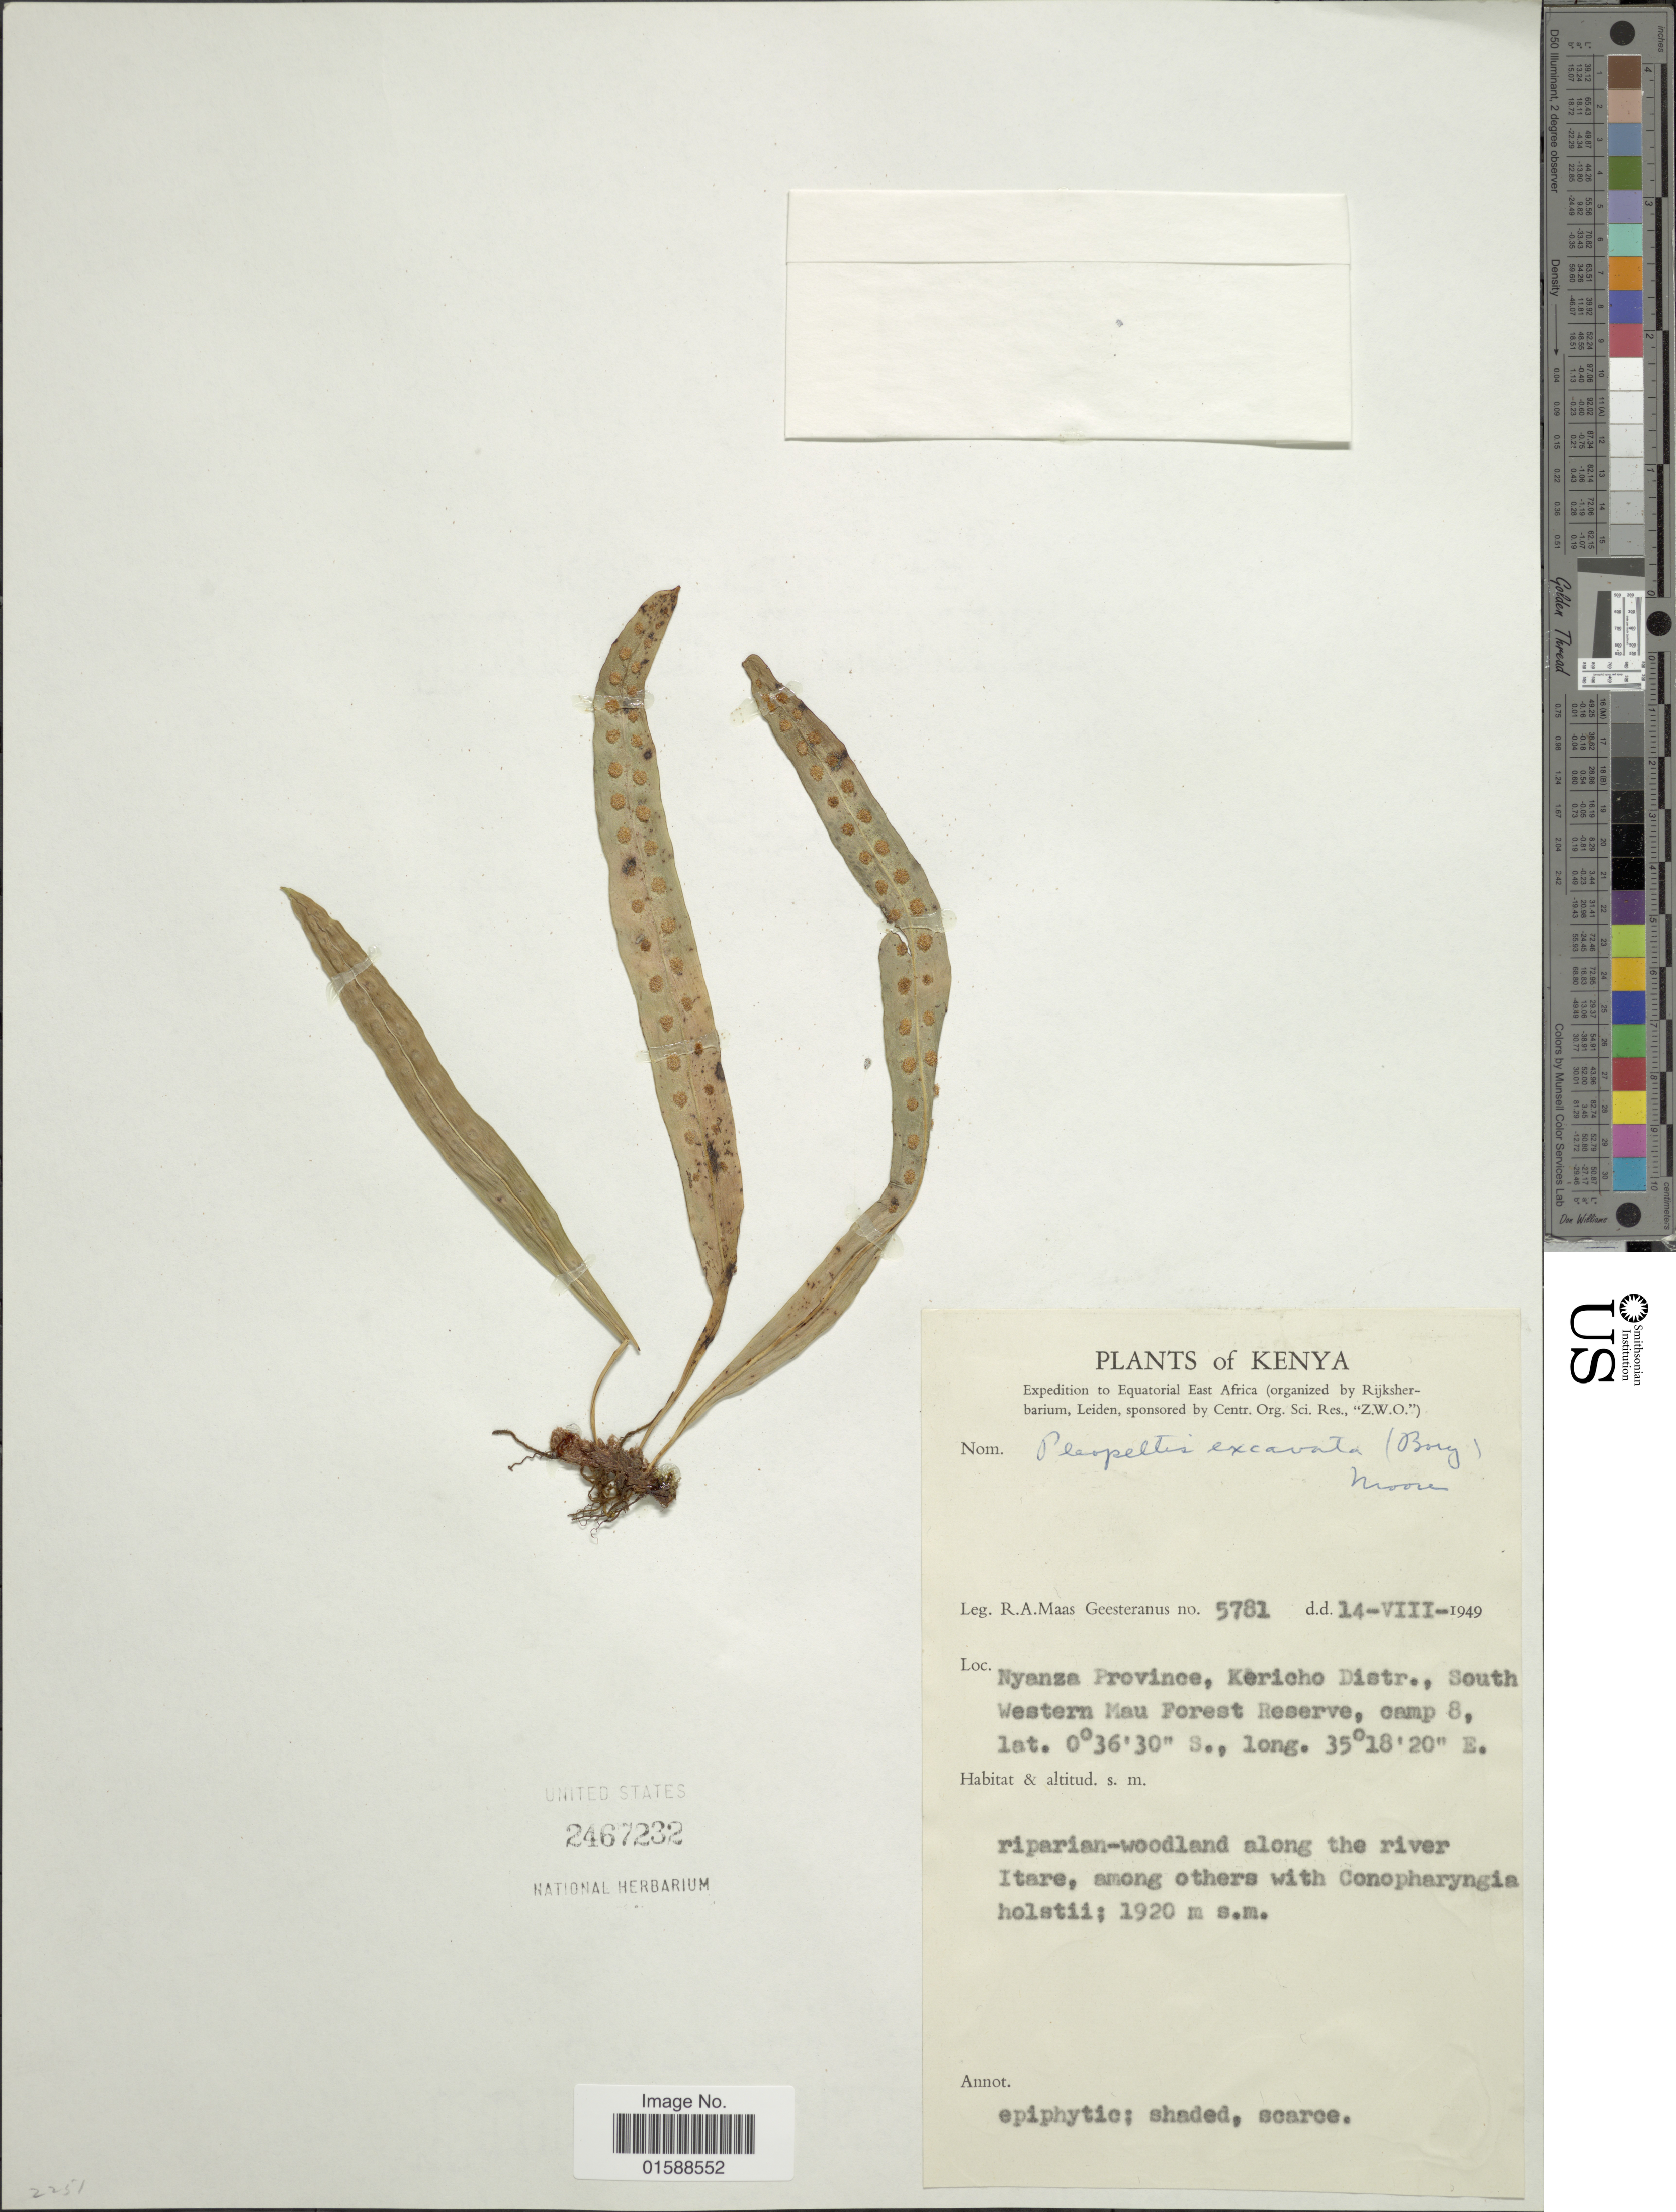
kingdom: Plantae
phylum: Tracheophyta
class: Polypodiopsida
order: Polypodiales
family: Polypodiaceae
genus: Lepisorus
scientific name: Lepisorus excavatus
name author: (Bory ex Willd.) Ching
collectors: R. A. Maas Geesteranus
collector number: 5781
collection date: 1949-08-14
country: Kenya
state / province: Kericho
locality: Nyanza Province, Kericho Distr., South Western Mau Forest Reserve, camp 8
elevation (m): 1920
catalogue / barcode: US 2467232